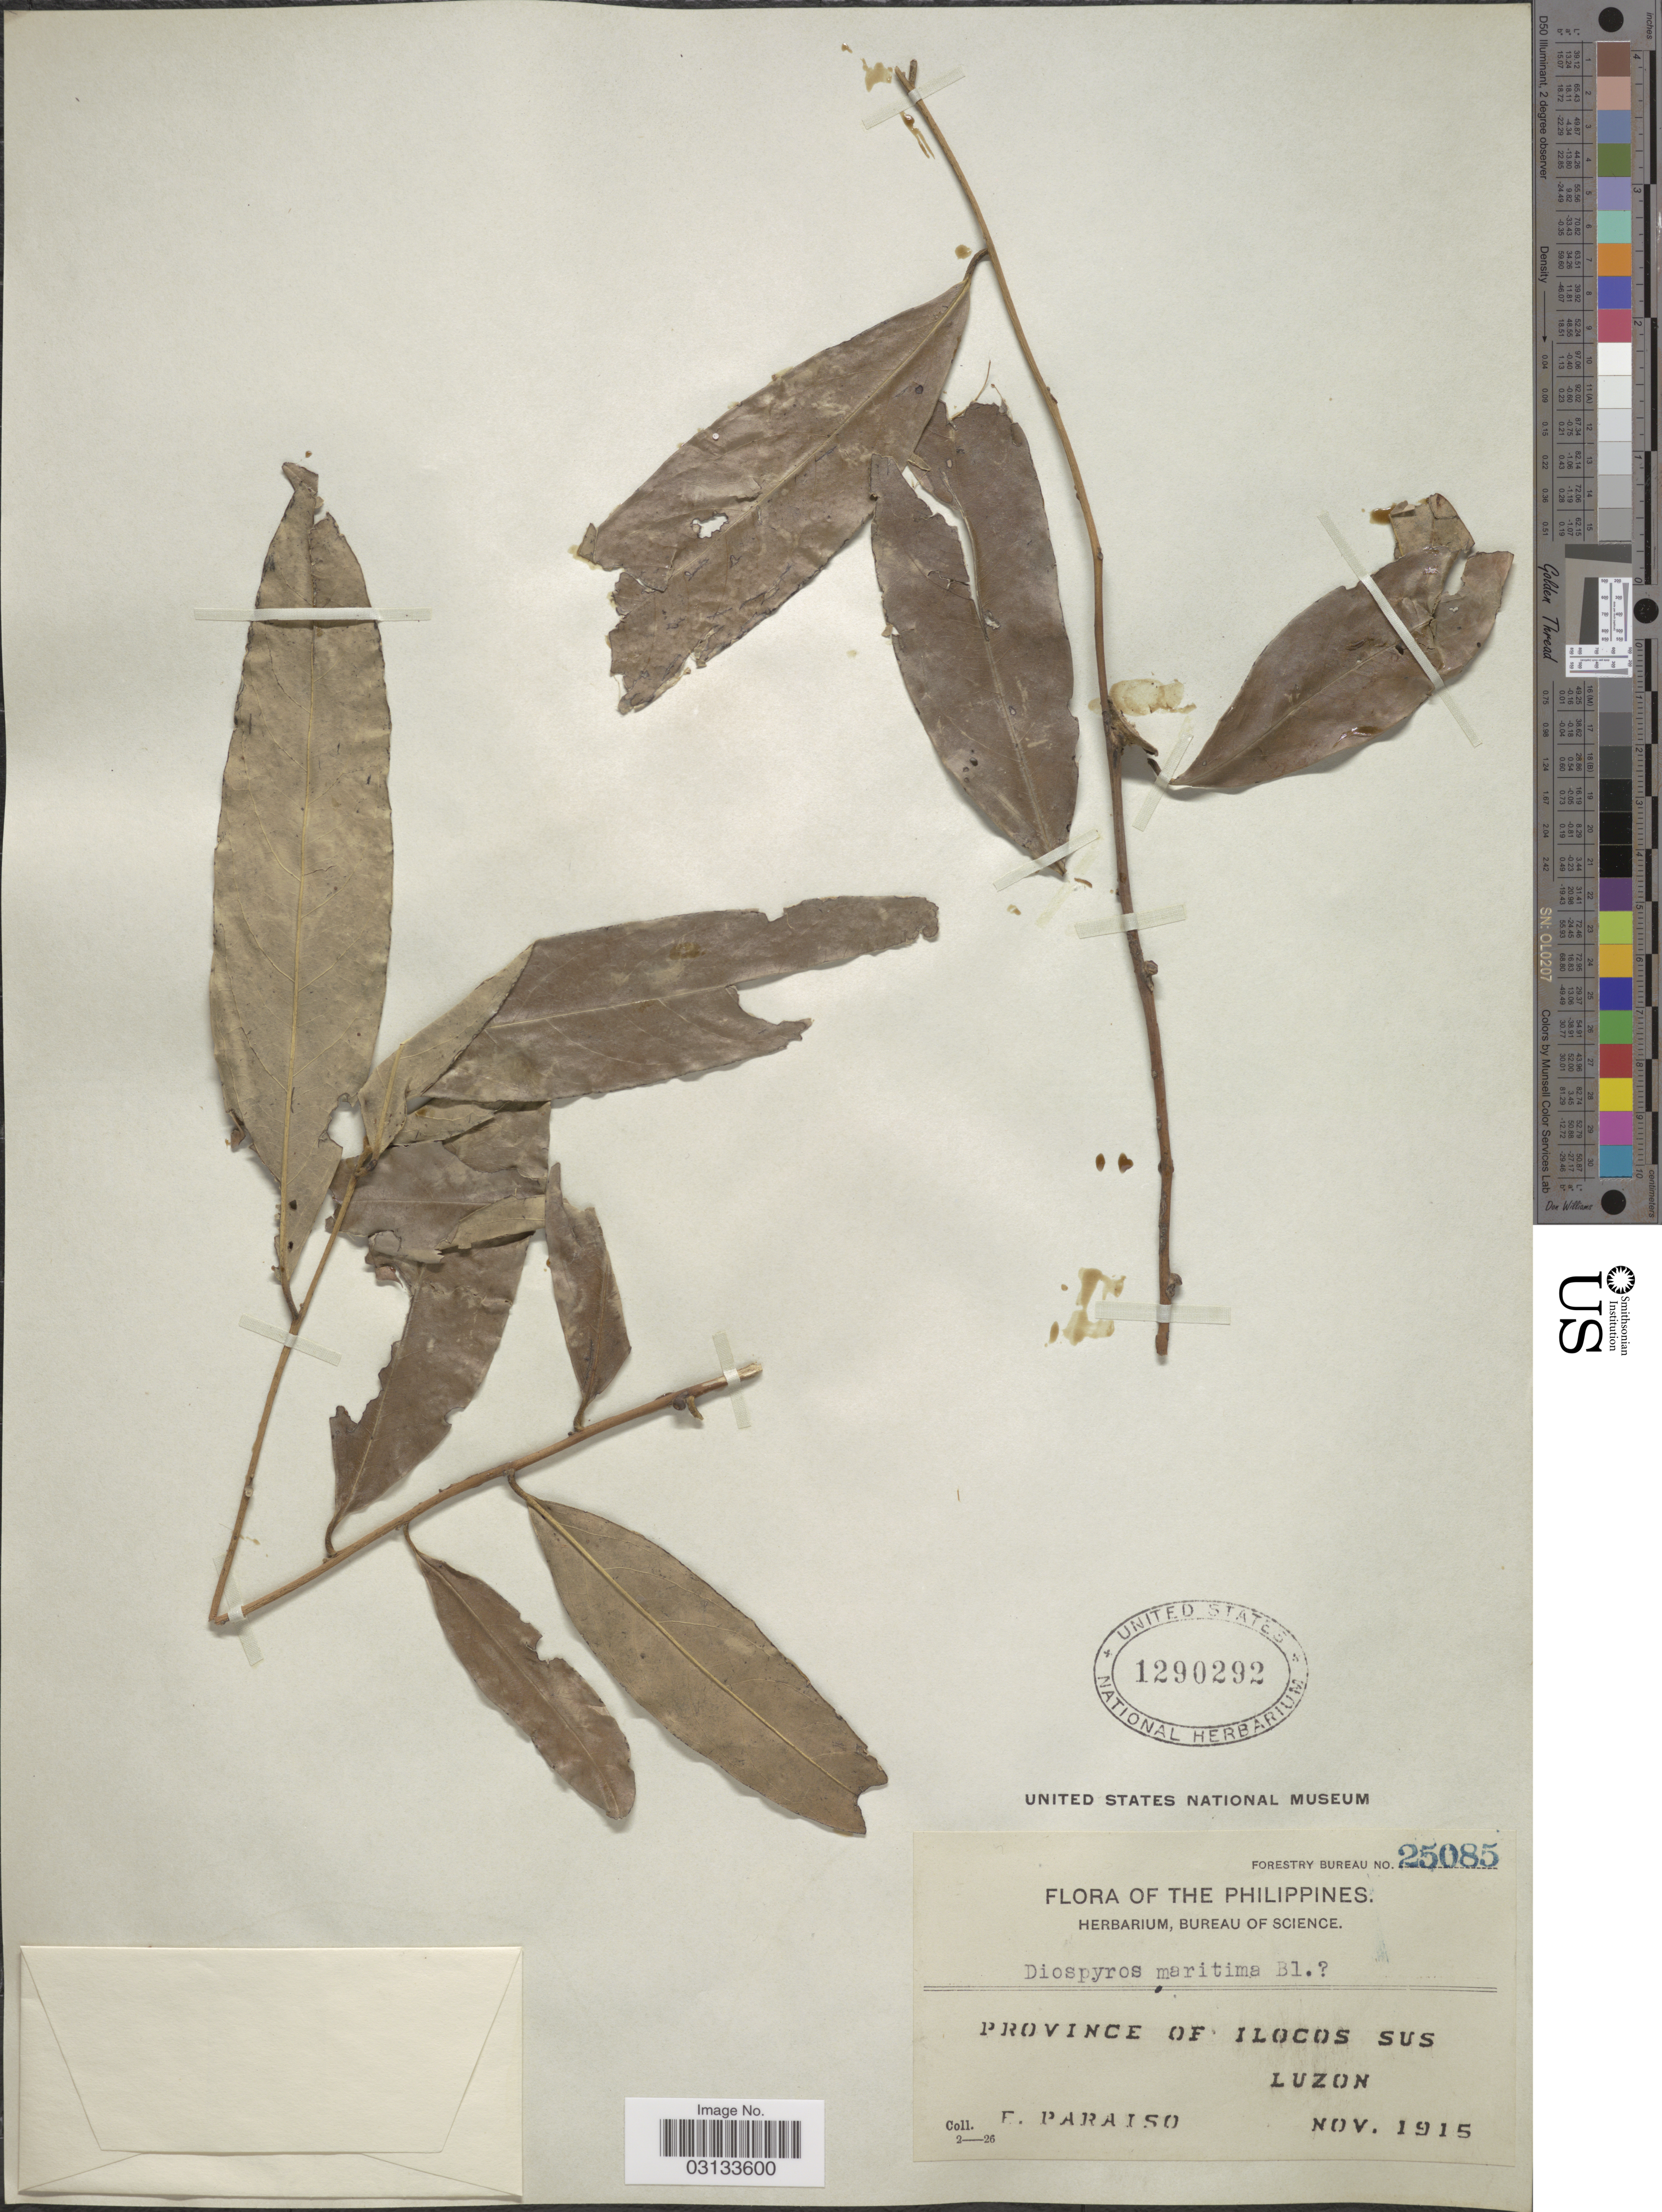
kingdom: Plantae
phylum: Tracheophyta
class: Magnoliopsida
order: Ericales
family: Ebenaceae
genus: Diospyros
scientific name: Diospyros maritima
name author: Blume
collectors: E. Paraiso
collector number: Forestry Bureau 25085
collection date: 1915-11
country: Philippines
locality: Province of Ilocos Sus. Luzon.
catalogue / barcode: US 1290292